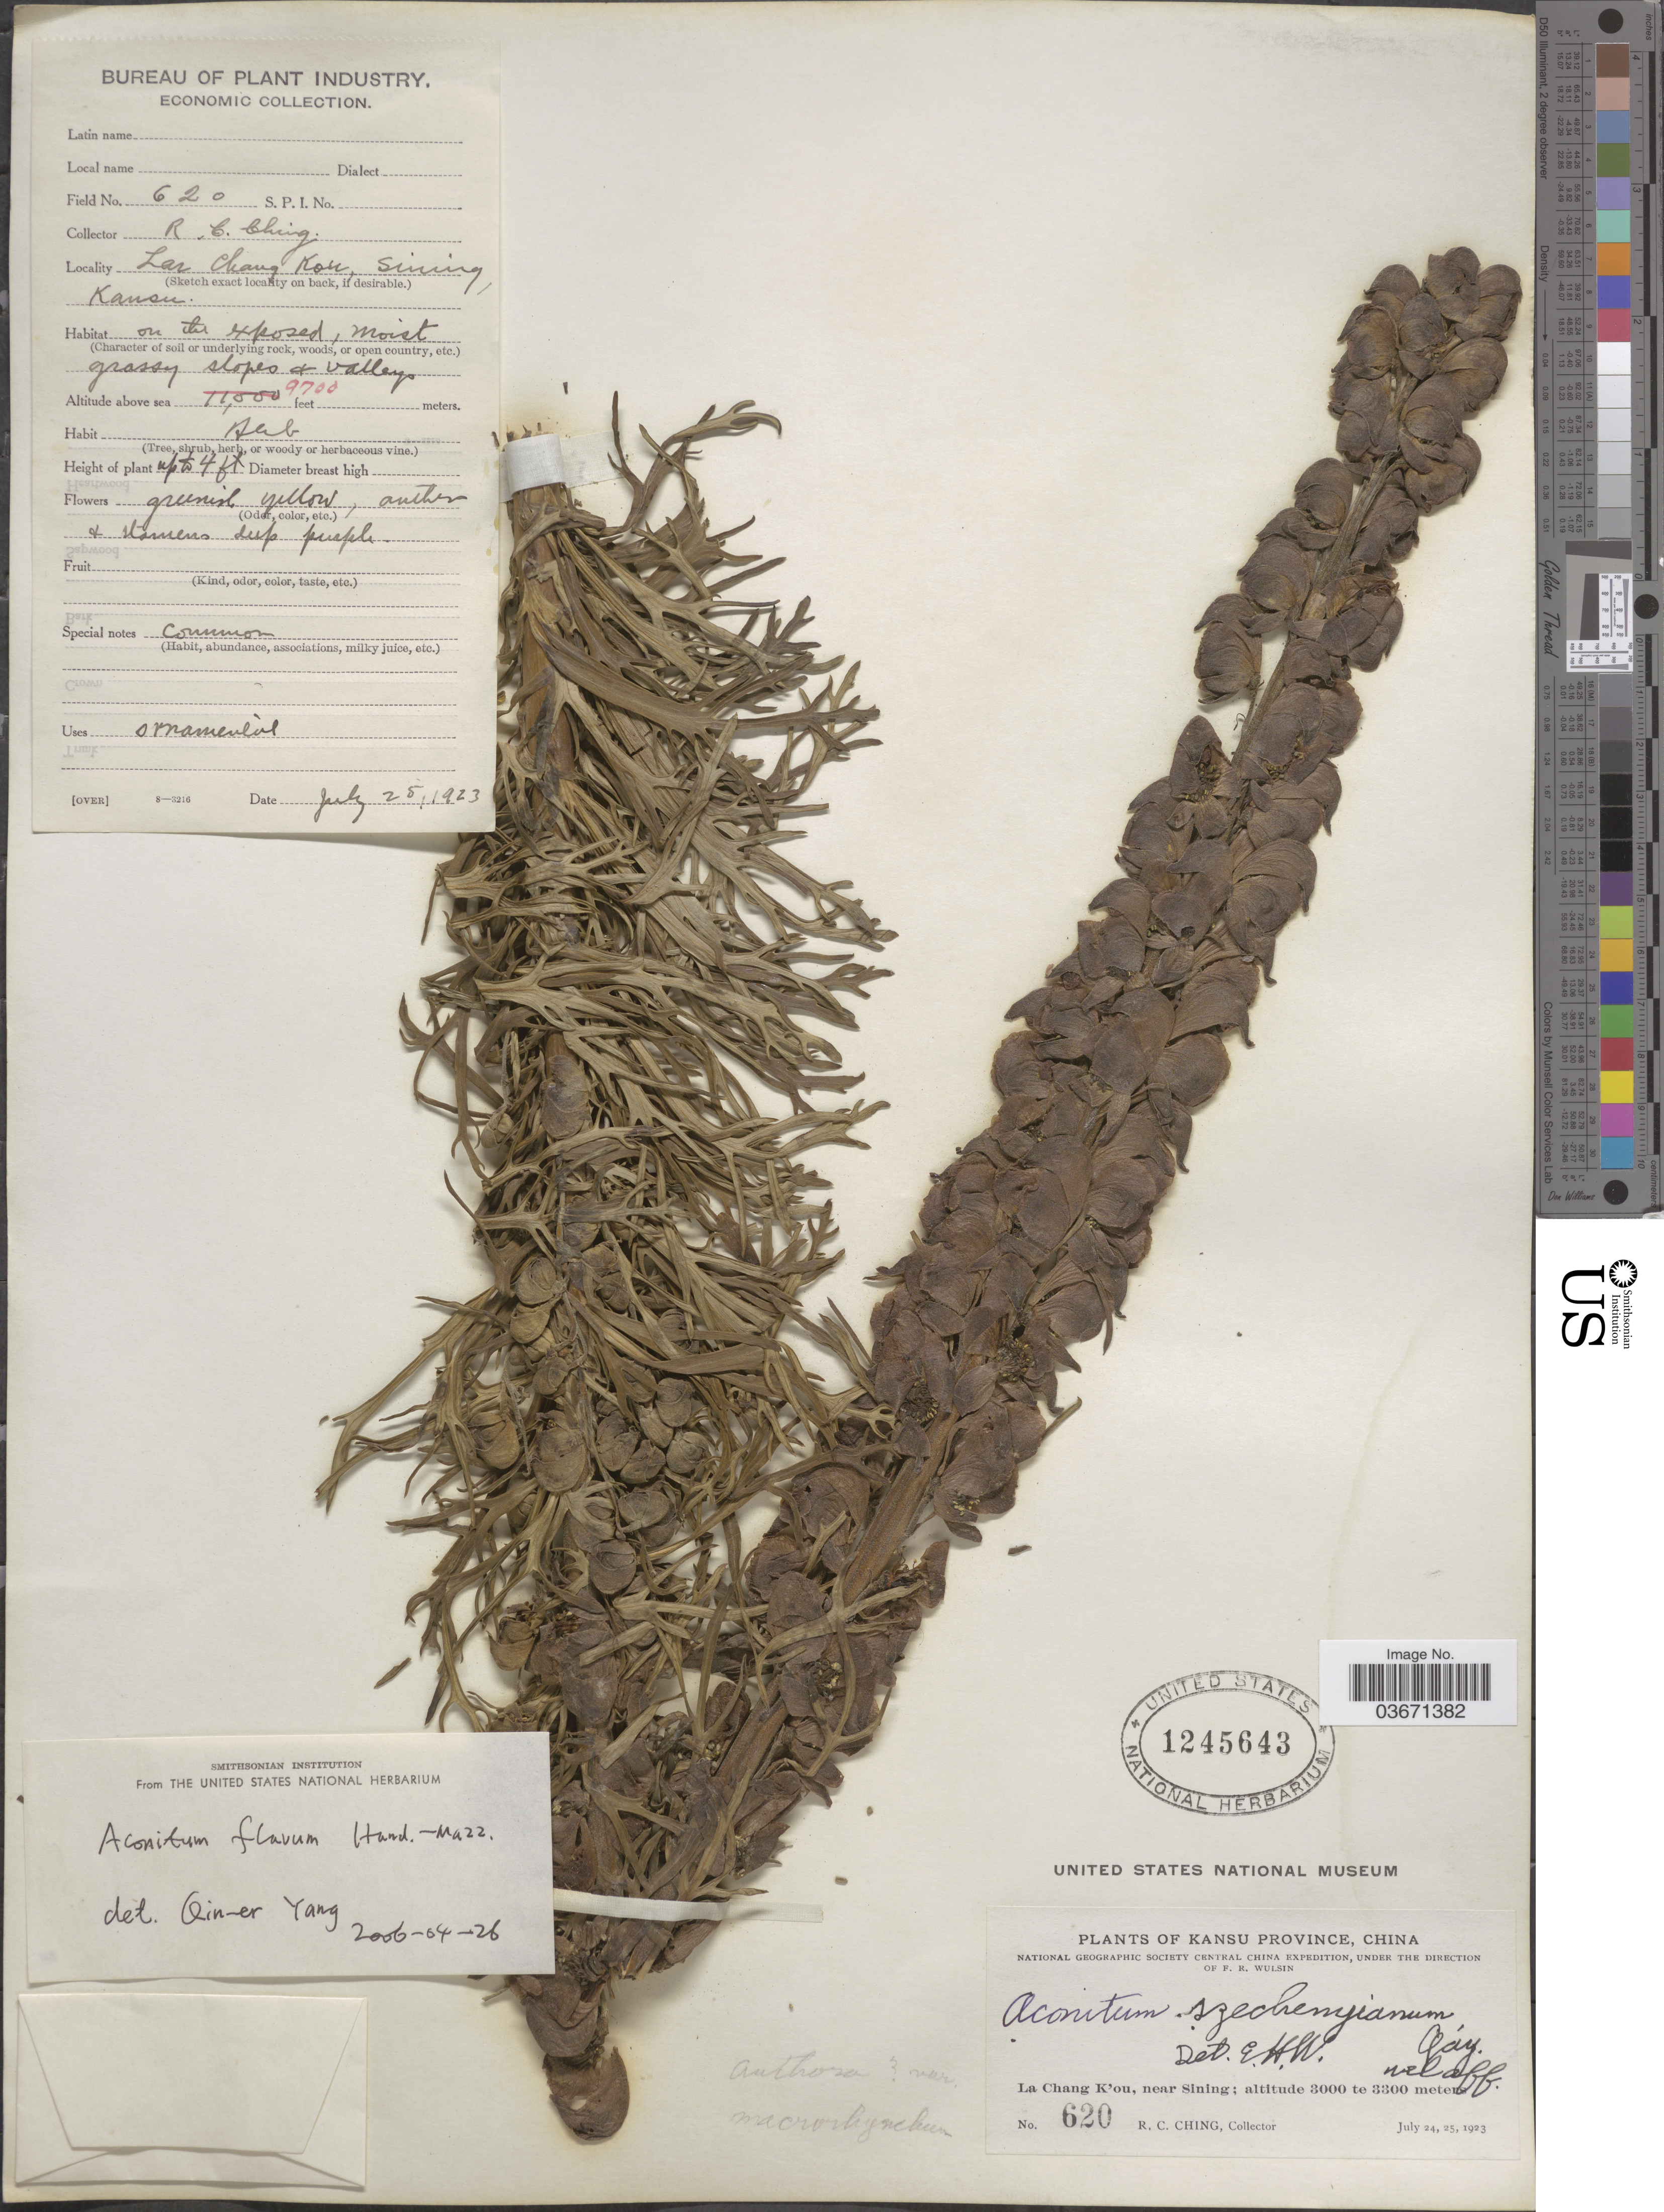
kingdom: Plantae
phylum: Tracheophyta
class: Magnoliopsida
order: Ranunculales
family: Ranunculaceae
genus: Aconitum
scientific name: Aconitum flavum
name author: Hand.-Mazz.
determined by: Yang, Q. E.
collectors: R. C. Ching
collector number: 620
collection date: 1923-07-25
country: China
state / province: Gansu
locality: Kansu Province. La Chang K'ou, near Sining.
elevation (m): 2957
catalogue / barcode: US 1245643